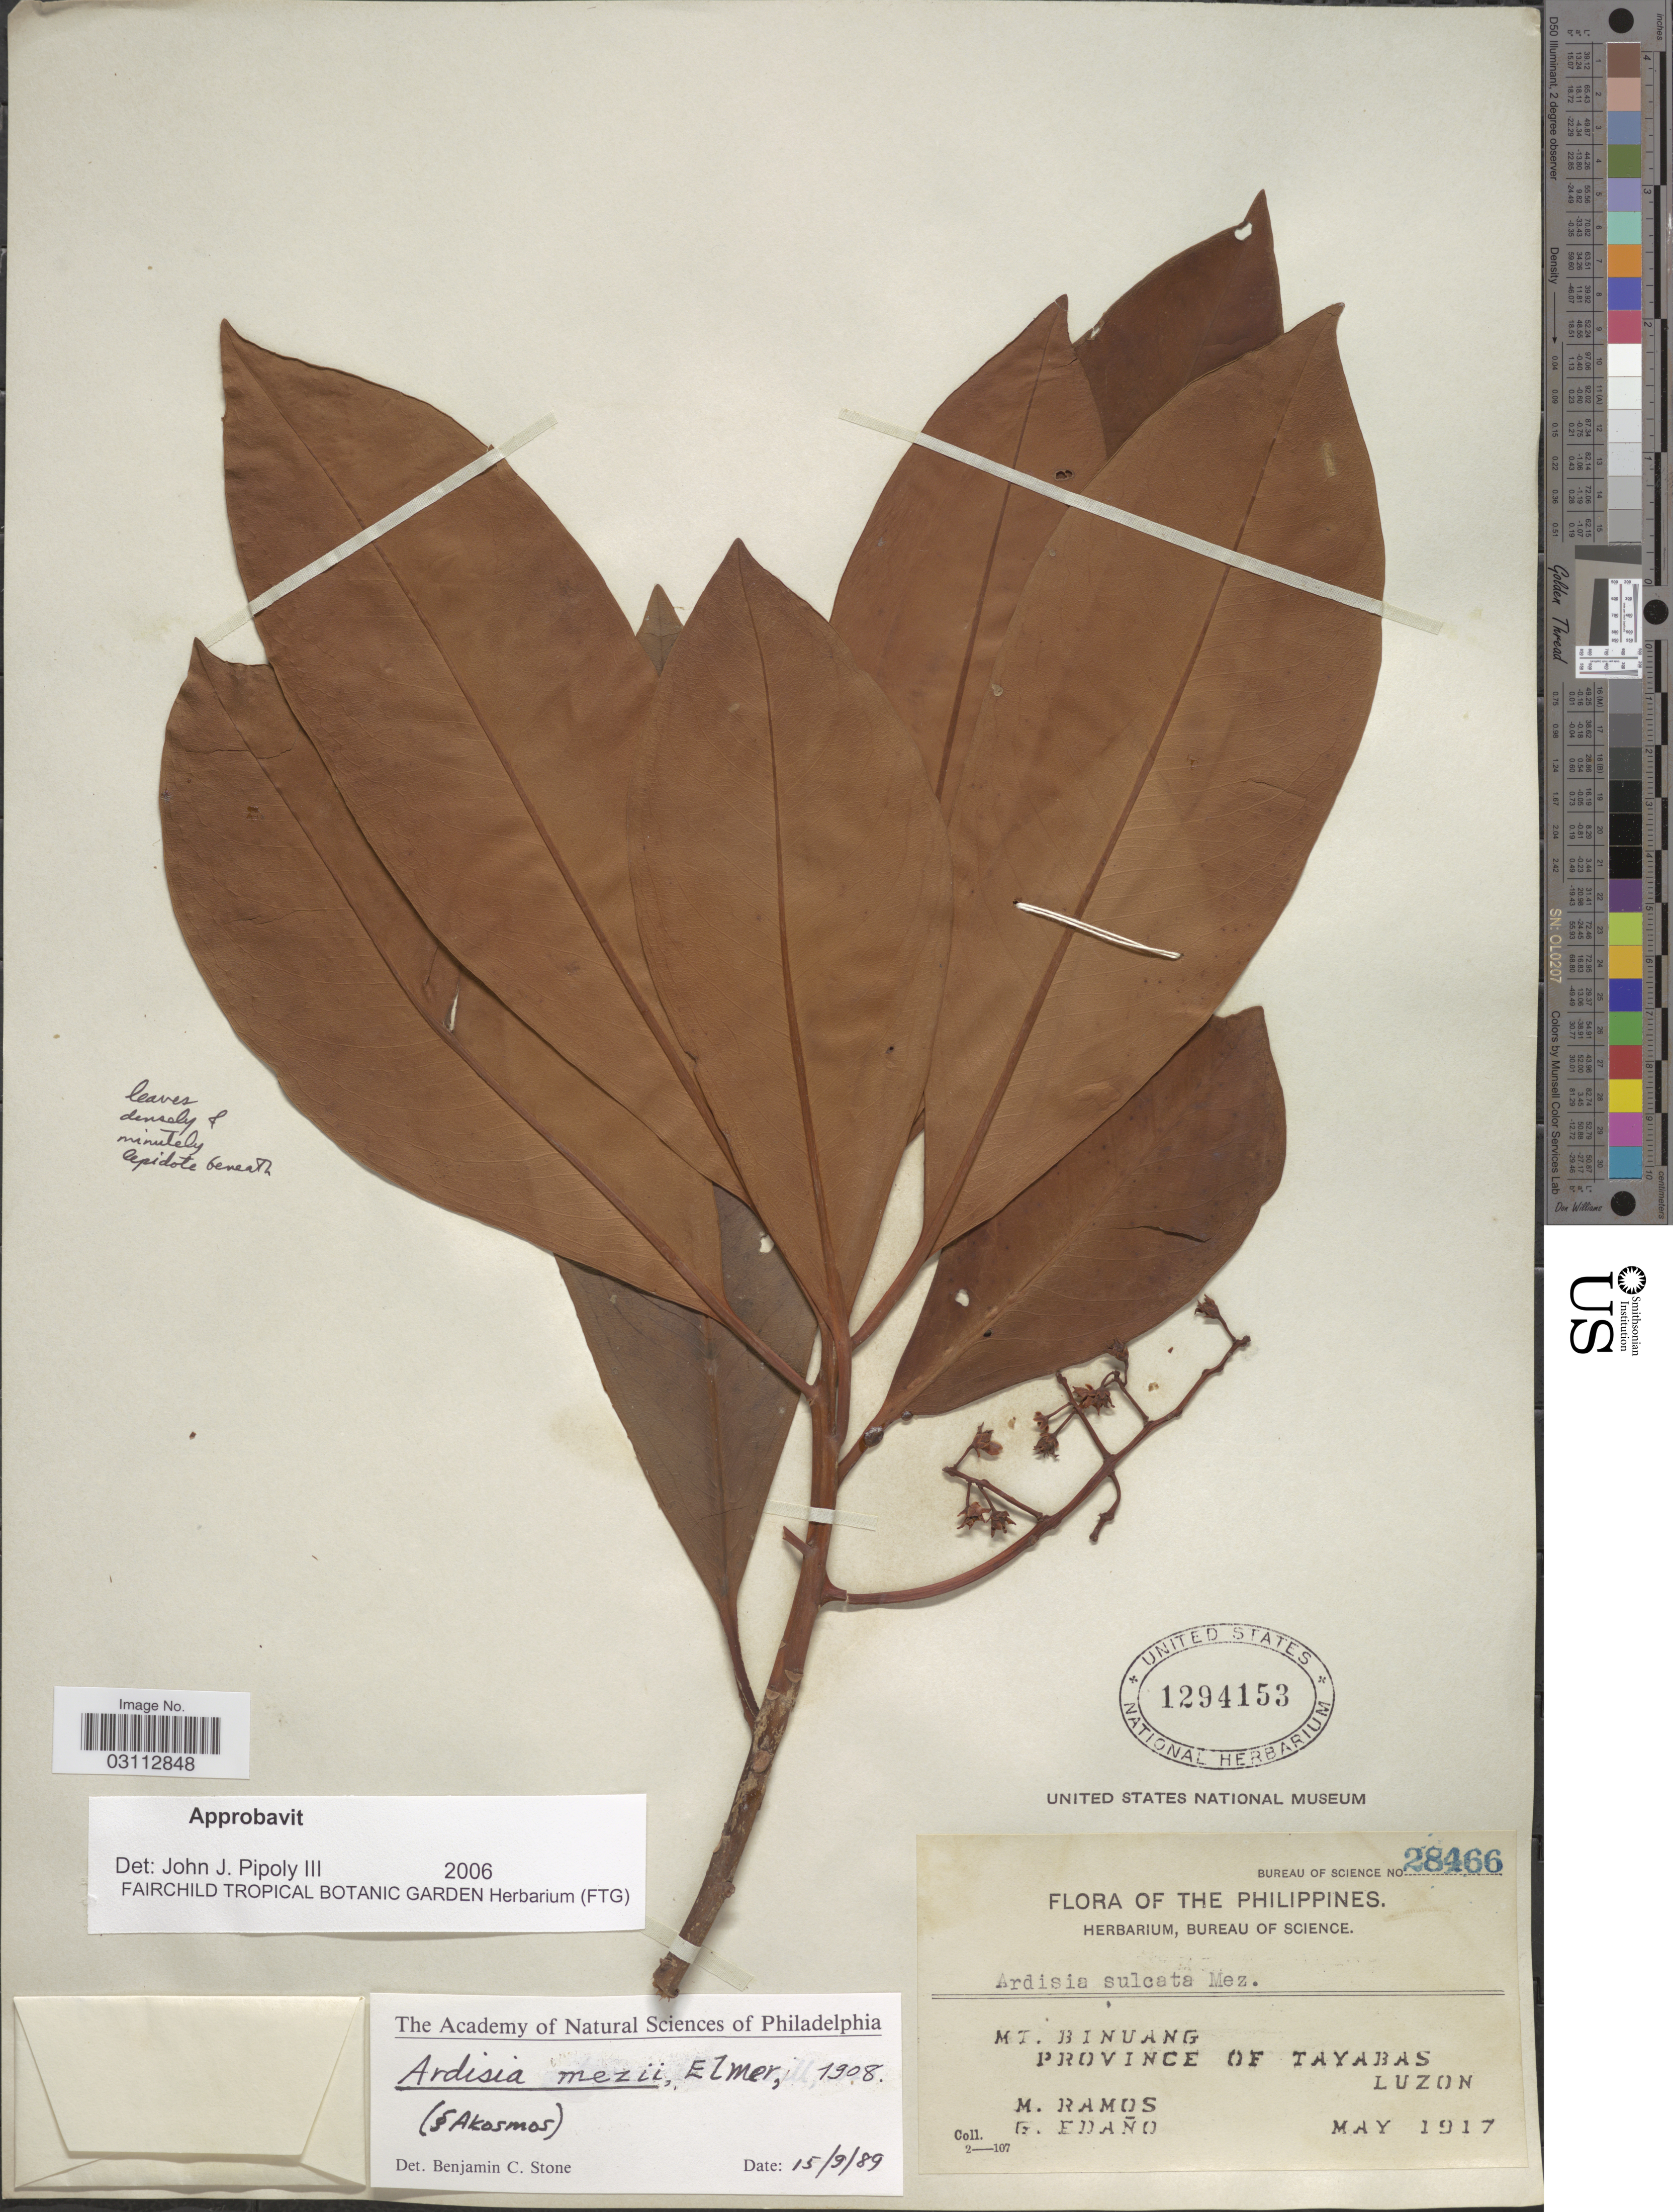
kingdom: Plantae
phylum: Tracheophyta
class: Magnoliopsida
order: Ericales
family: Primulaceae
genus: Ardisia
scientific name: Ardisia mezii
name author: Elmer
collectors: M. Ramos & G. Edaño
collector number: Bureau of Science 28466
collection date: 1917-05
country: Philippines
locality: Mt. Binuang. Province of Tayabas. Luzon.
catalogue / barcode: US 1294153